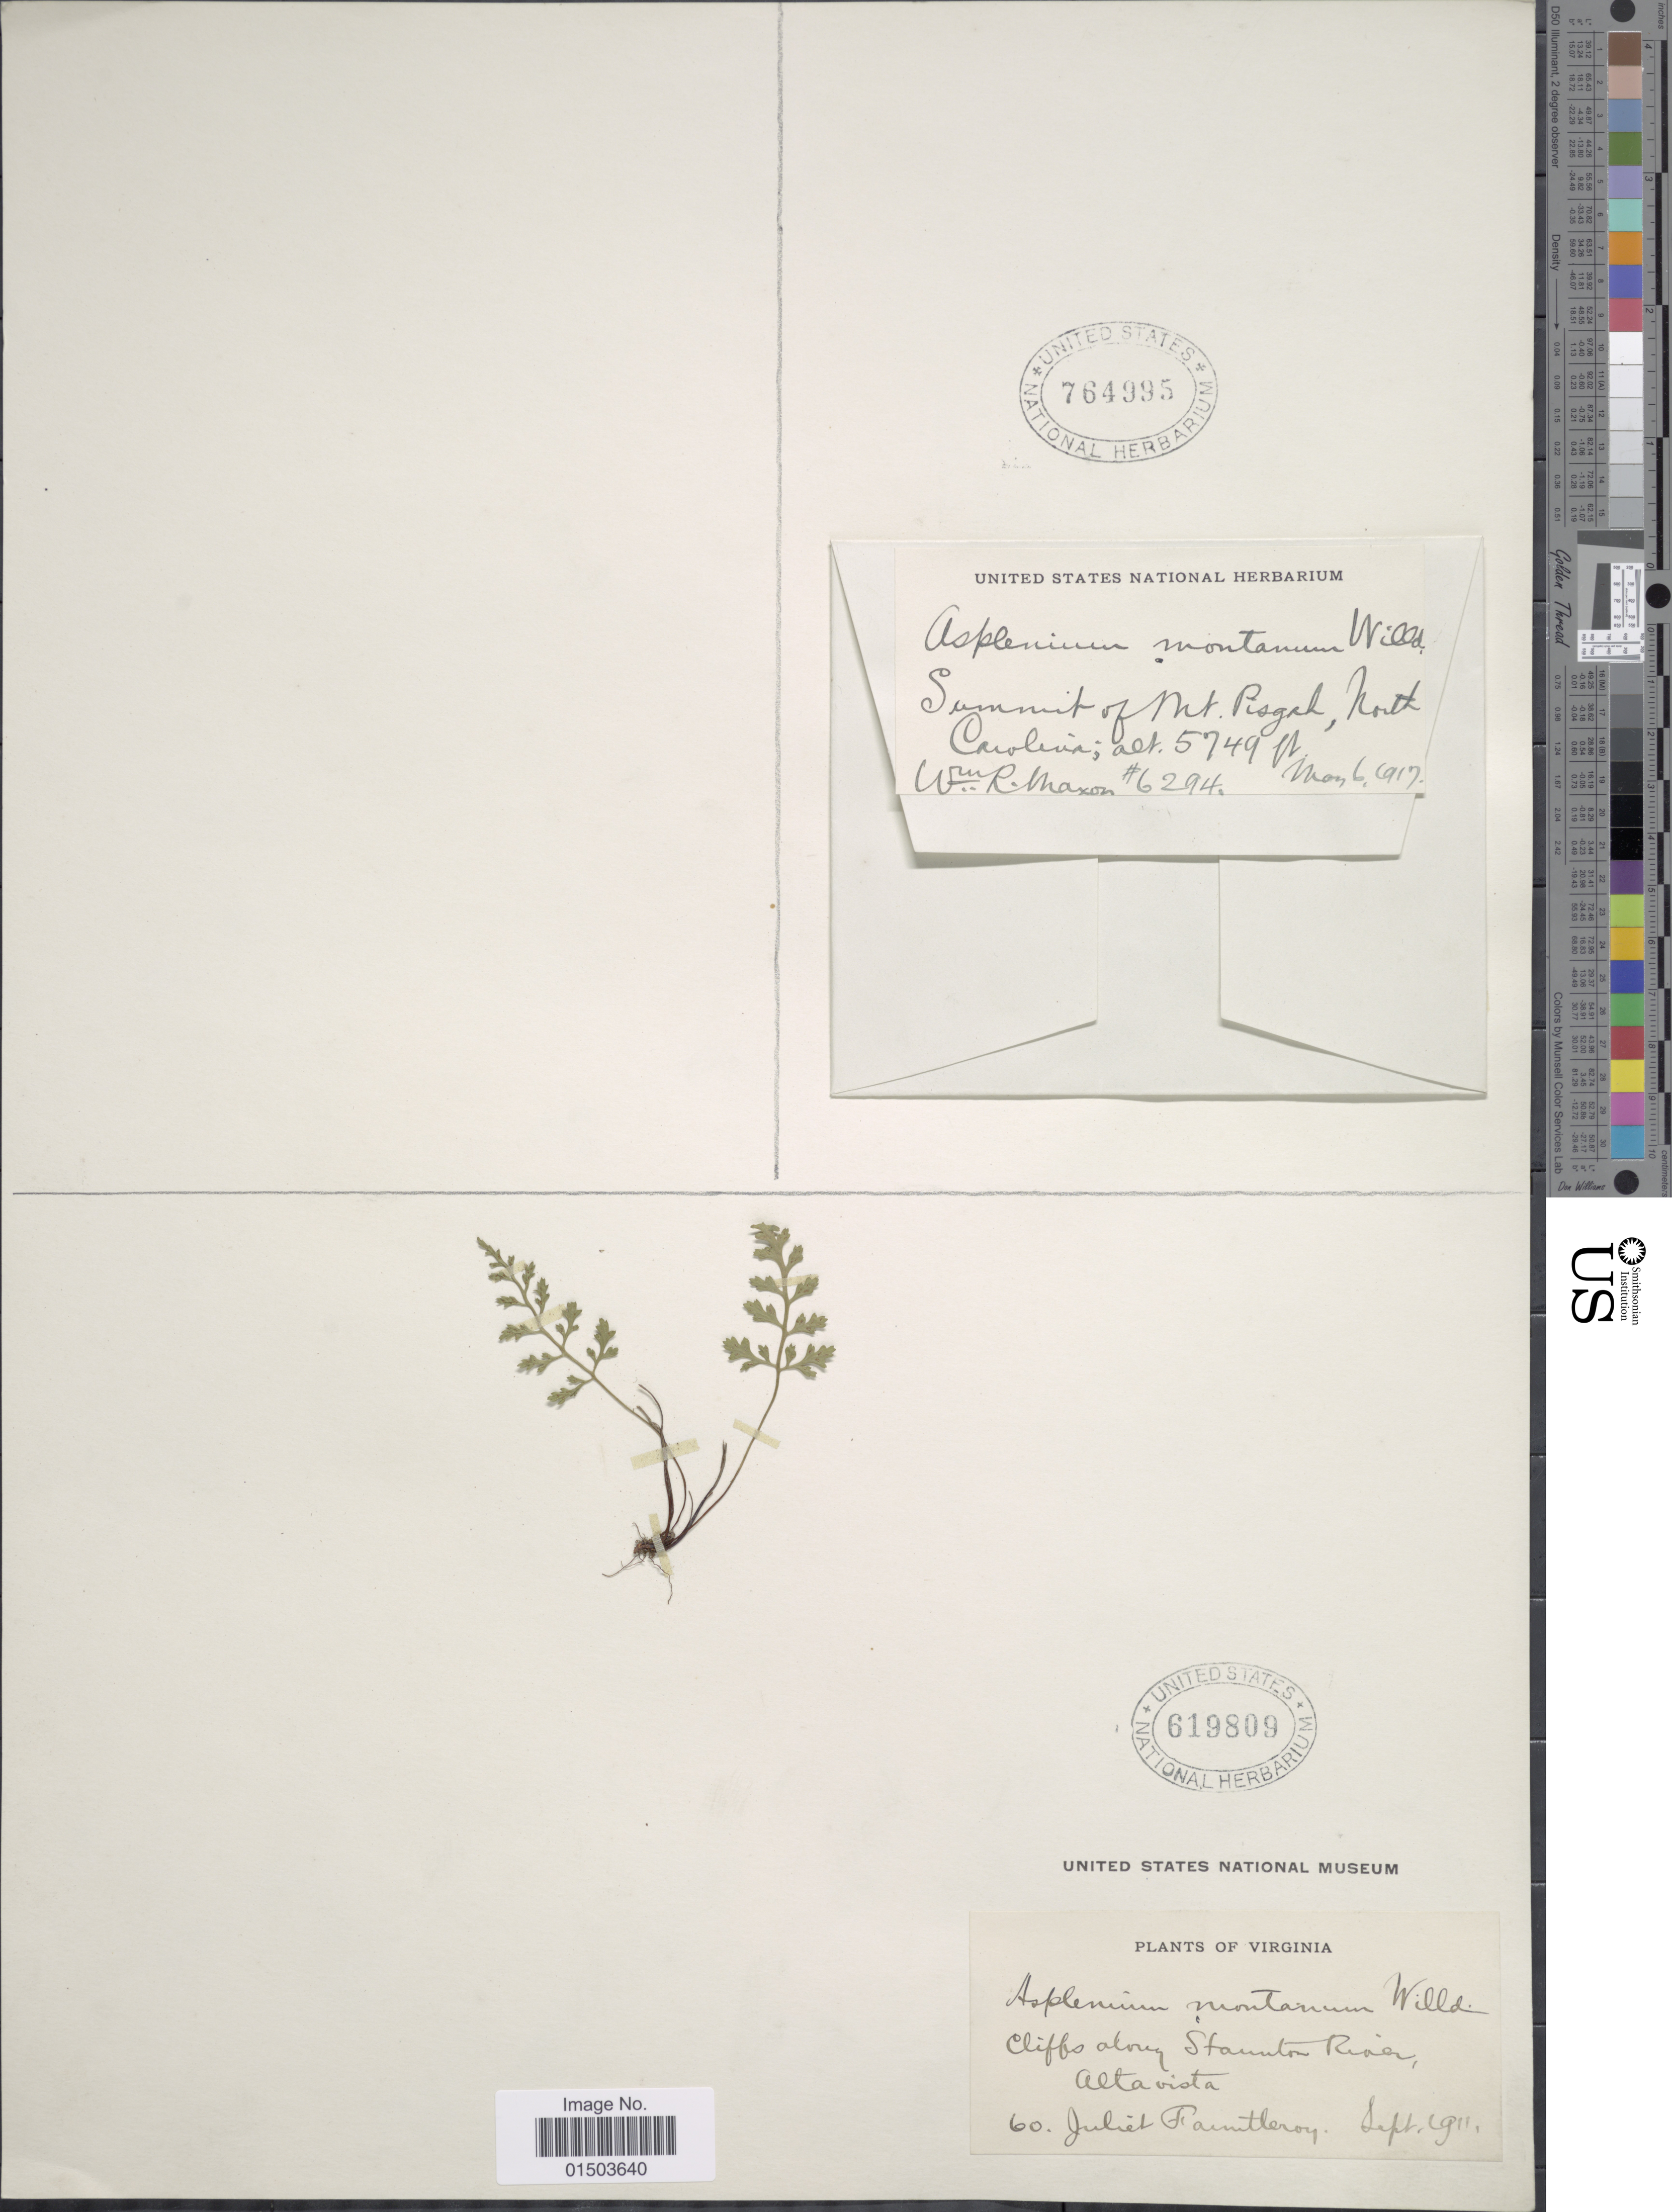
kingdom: Plantae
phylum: Tracheophyta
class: Polypodiopsida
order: Polypodiales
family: Aspleniaceae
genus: Asplenium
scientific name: Asplenium montanum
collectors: W. R. Maxon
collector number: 6294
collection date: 1917-05-06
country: United States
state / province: North Carolina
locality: Summit of Mt. Pisgah, North Carolina.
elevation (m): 1752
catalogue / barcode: US 764995